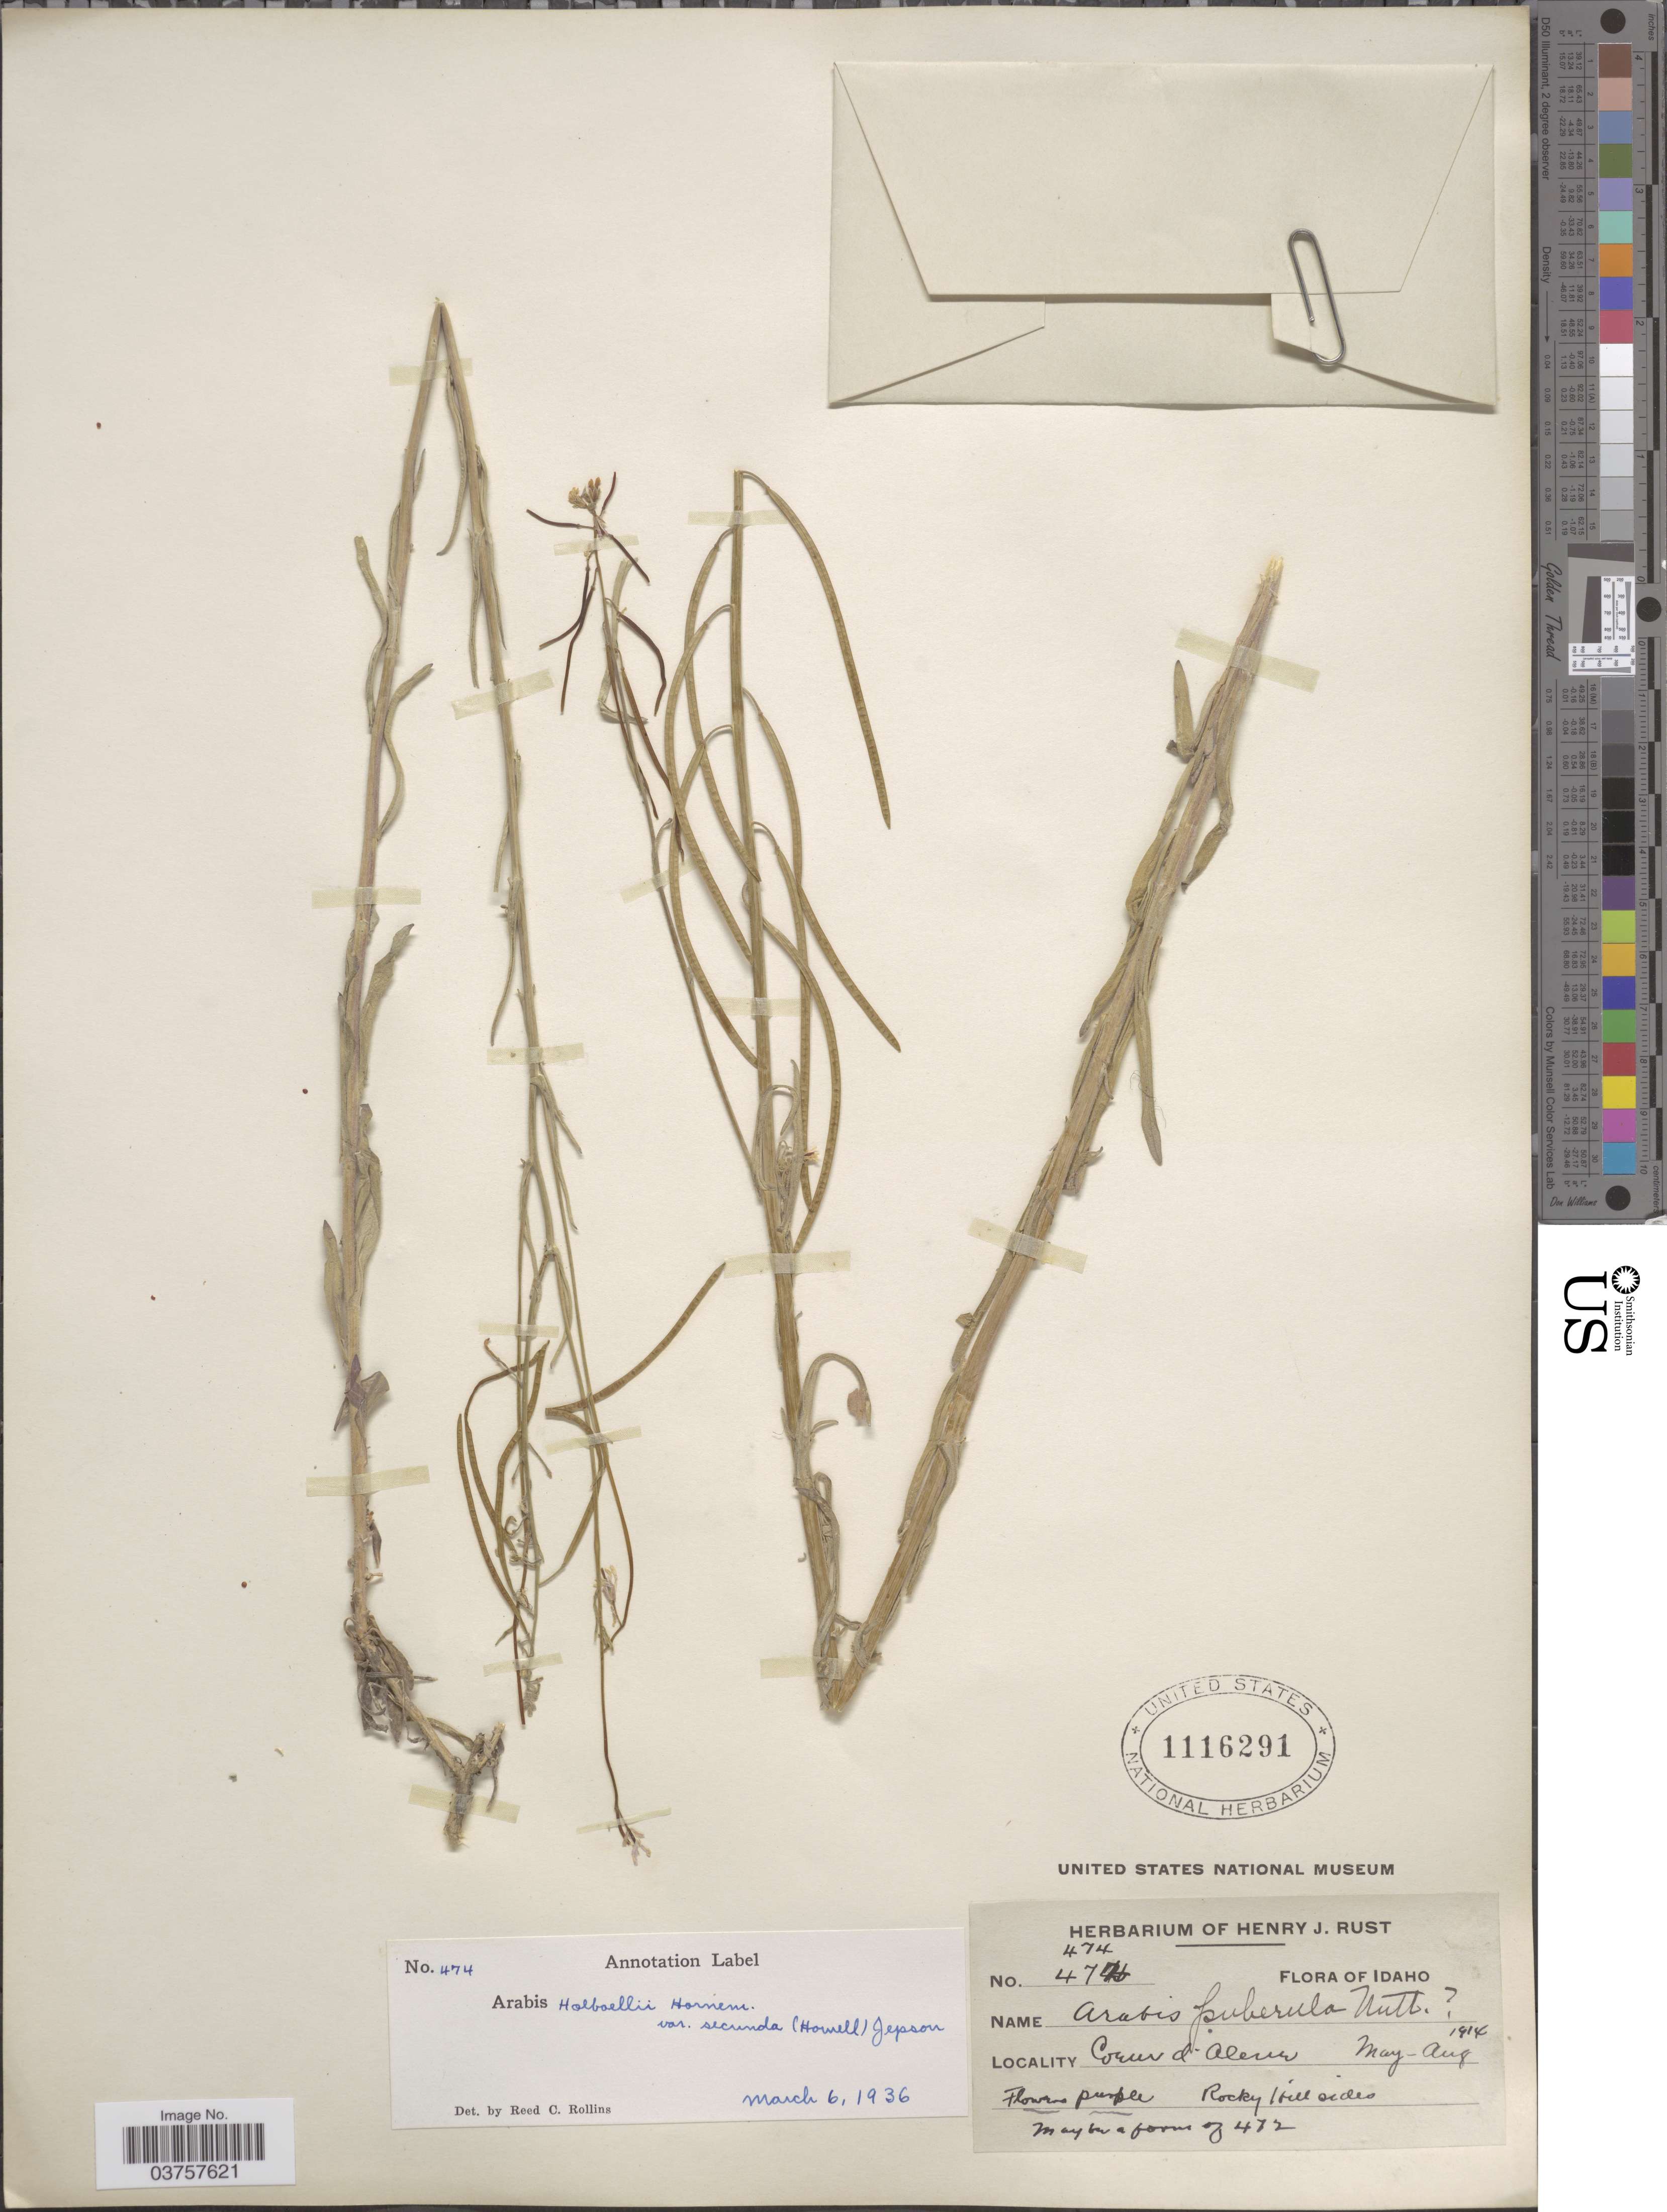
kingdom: Plantae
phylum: Tracheophyta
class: Magnoliopsida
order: Brassicales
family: Brassicaceae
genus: Arabis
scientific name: Arabis holboellii var. retrofracta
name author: Rydb.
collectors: ex herb. Henry J. Rust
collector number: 474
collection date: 1914-05/1914-08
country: United States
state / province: Idaho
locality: Coeur d'Alene.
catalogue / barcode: US 1116291